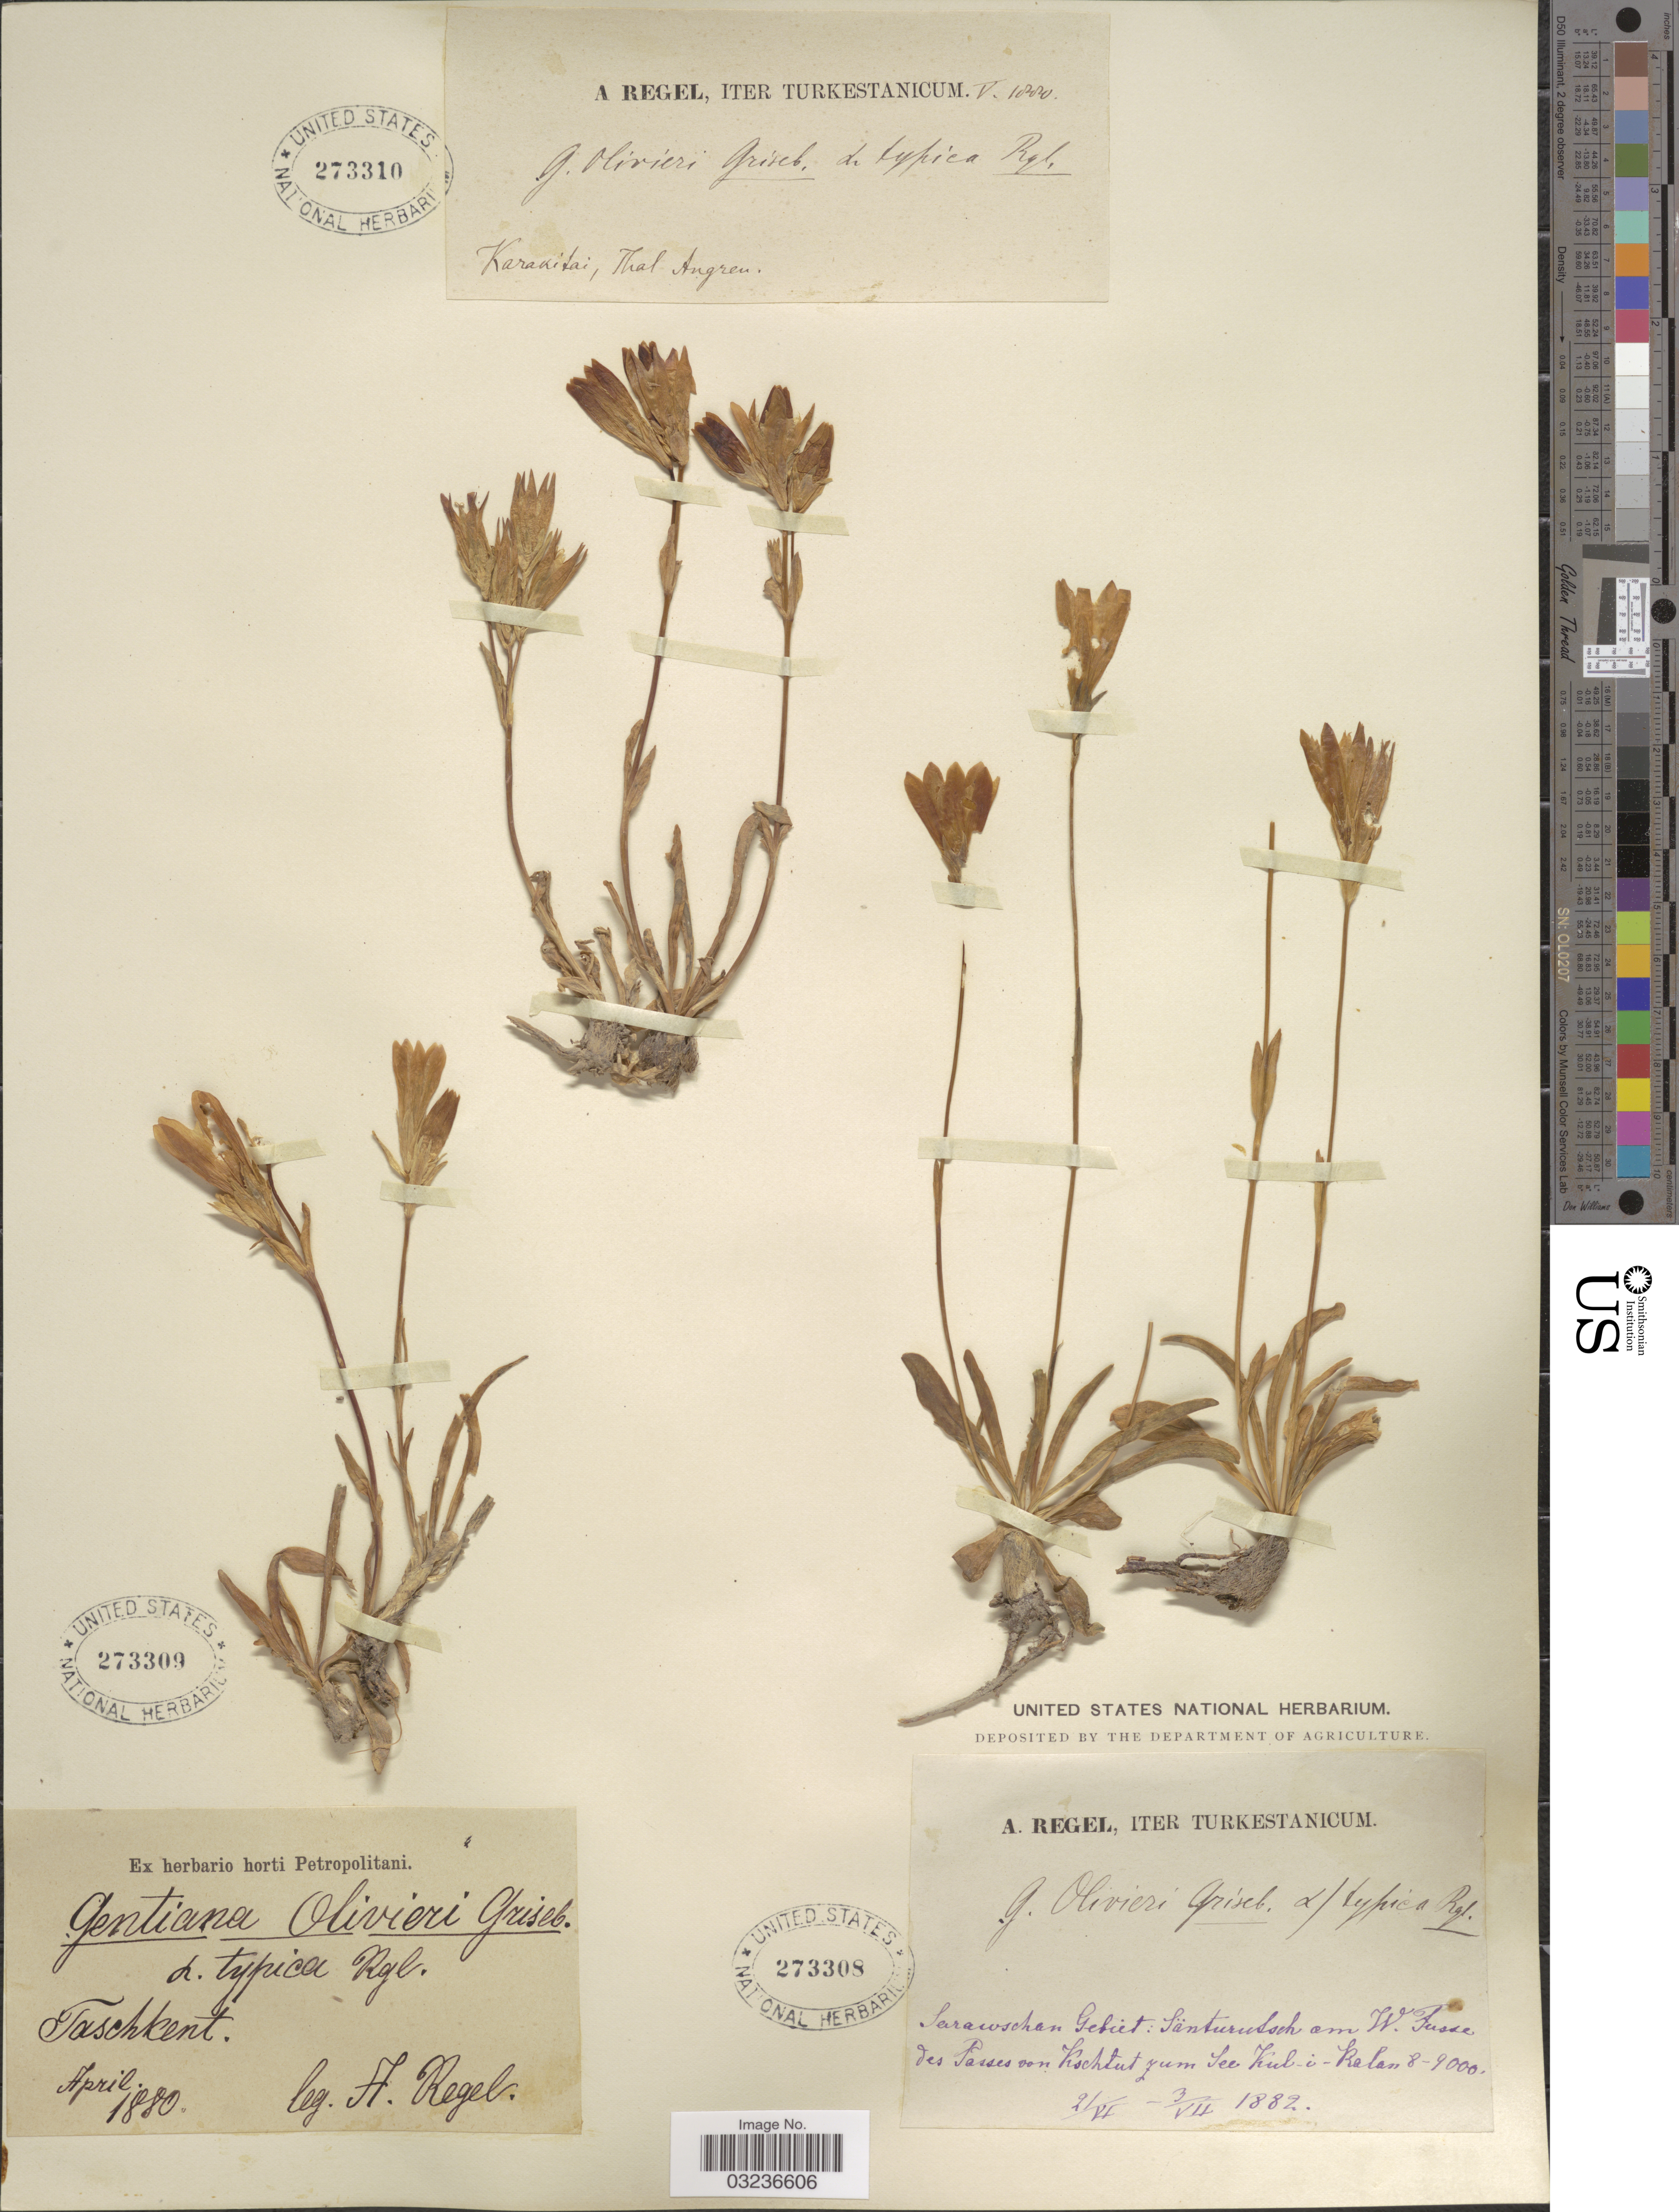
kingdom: Plantae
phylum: Tracheophyta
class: Magnoliopsida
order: Gentianales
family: Gentianaceae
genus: Gentiana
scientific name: Gentiana decumbens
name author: L. f.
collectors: A. Regel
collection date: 1880-04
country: Uzbekistan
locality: Taschkent.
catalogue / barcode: US 273309-2